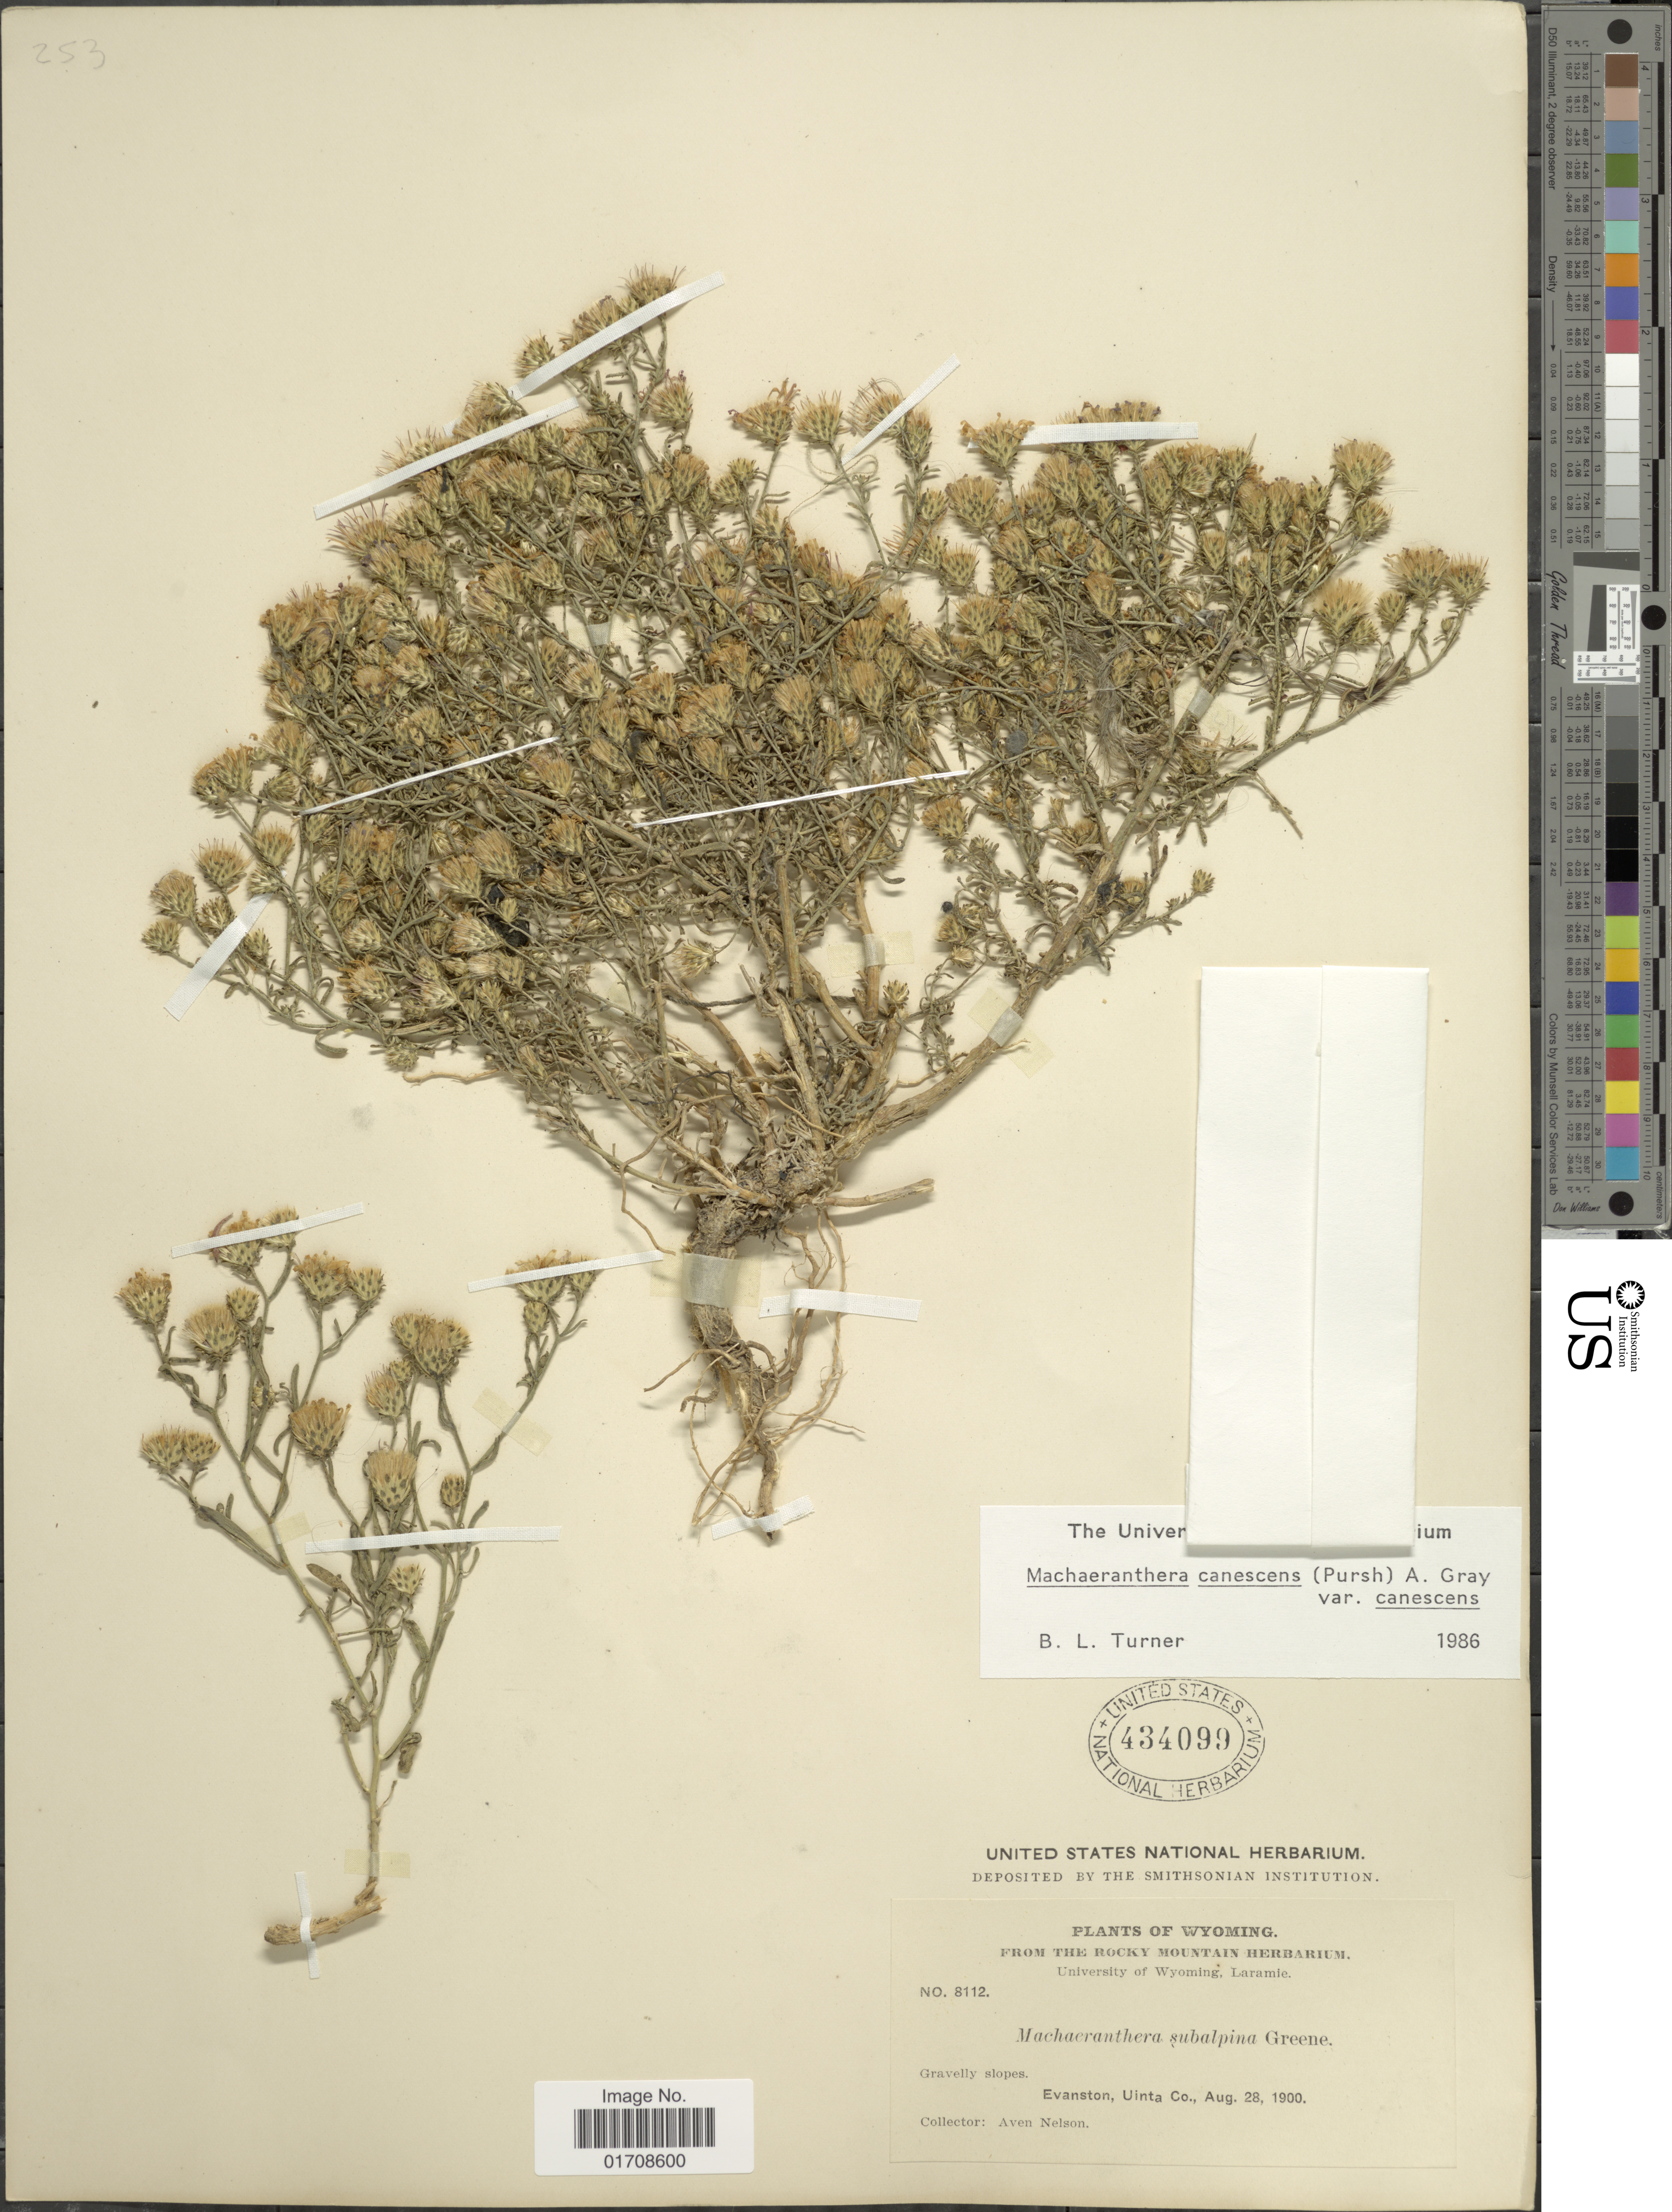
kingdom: Plantae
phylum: Tracheophyta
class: Magnoliopsida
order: Asterales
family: Asteraceae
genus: Machaeranthera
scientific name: Machaeranthera canescens var. canescens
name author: (Pursh) A. Gray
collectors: A. Nelson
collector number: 8112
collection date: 1900-08-28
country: United States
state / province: Wyoming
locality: Evanston, Uinta Co.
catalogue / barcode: US 434099